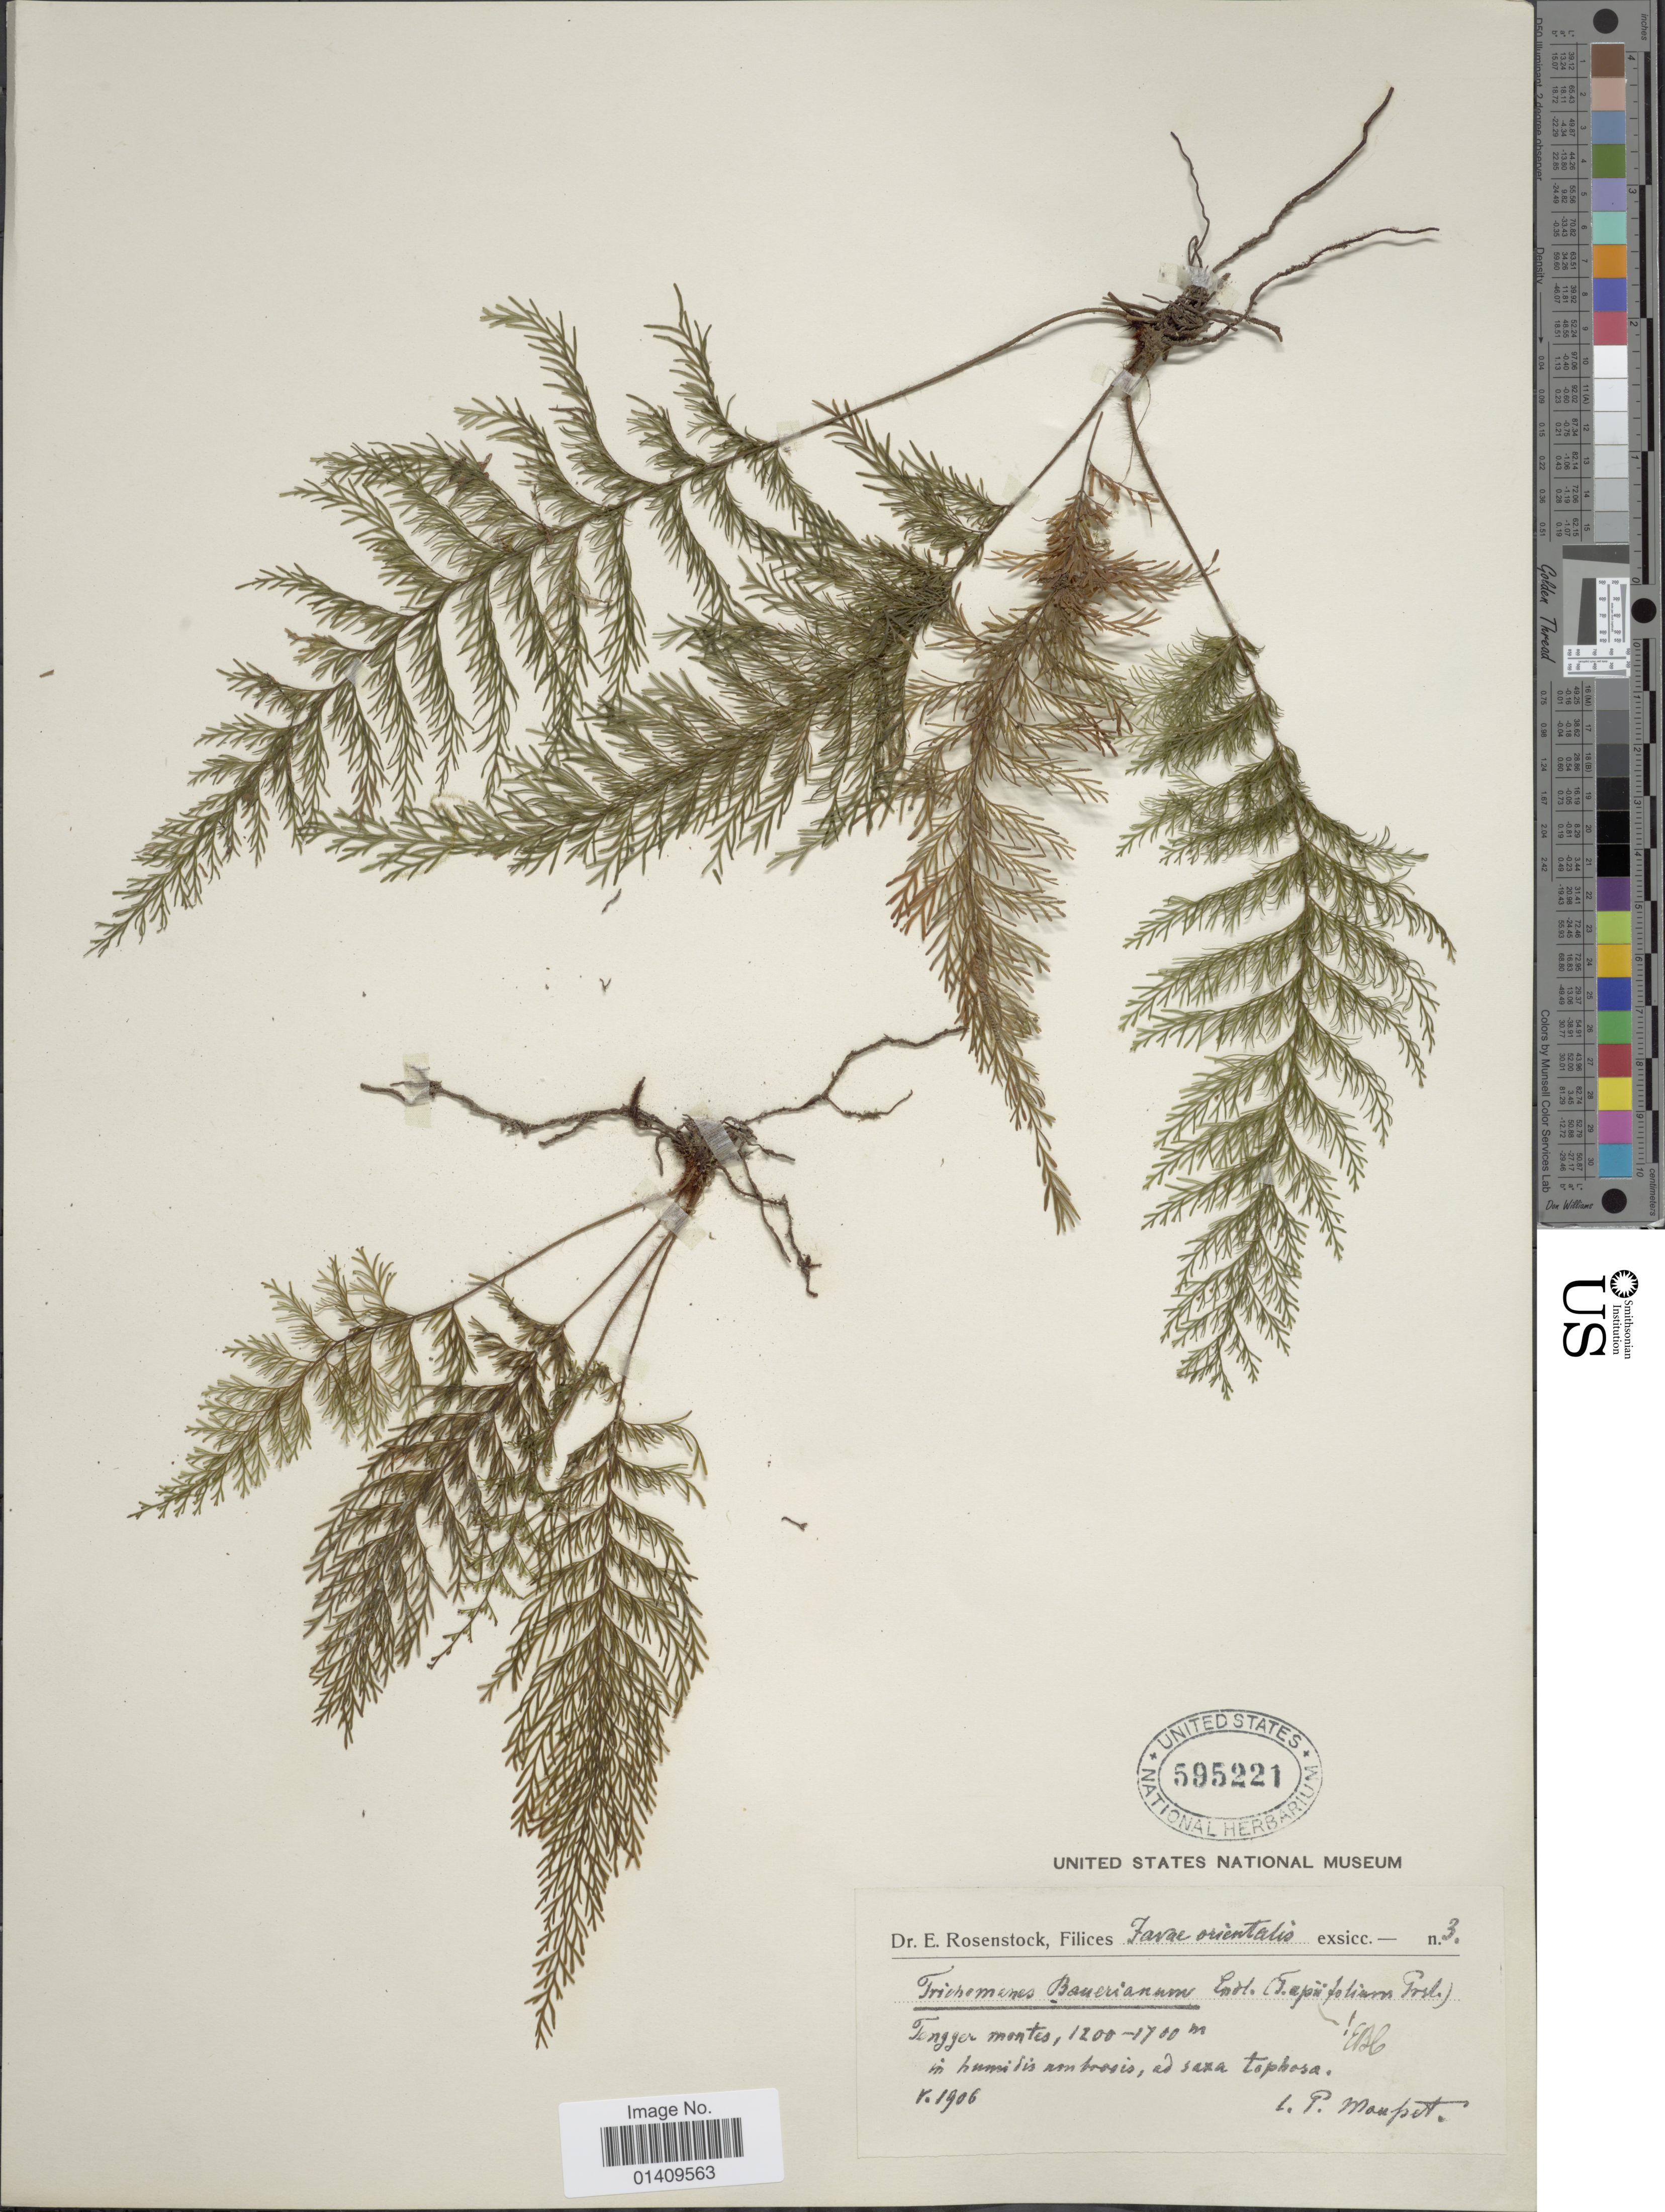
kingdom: Plantae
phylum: Tracheophyta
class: Polypodiopsida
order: Hymenophyllales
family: Hymenophyllaceae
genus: Callistopteris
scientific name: Callistopteris apiifolia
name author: (C. Presl) Copel.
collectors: J. Mousset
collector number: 3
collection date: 1906-05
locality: Tengger montes in humidis nombrosis ad saxa tophosa [interpreted]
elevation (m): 1200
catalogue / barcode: US 595221